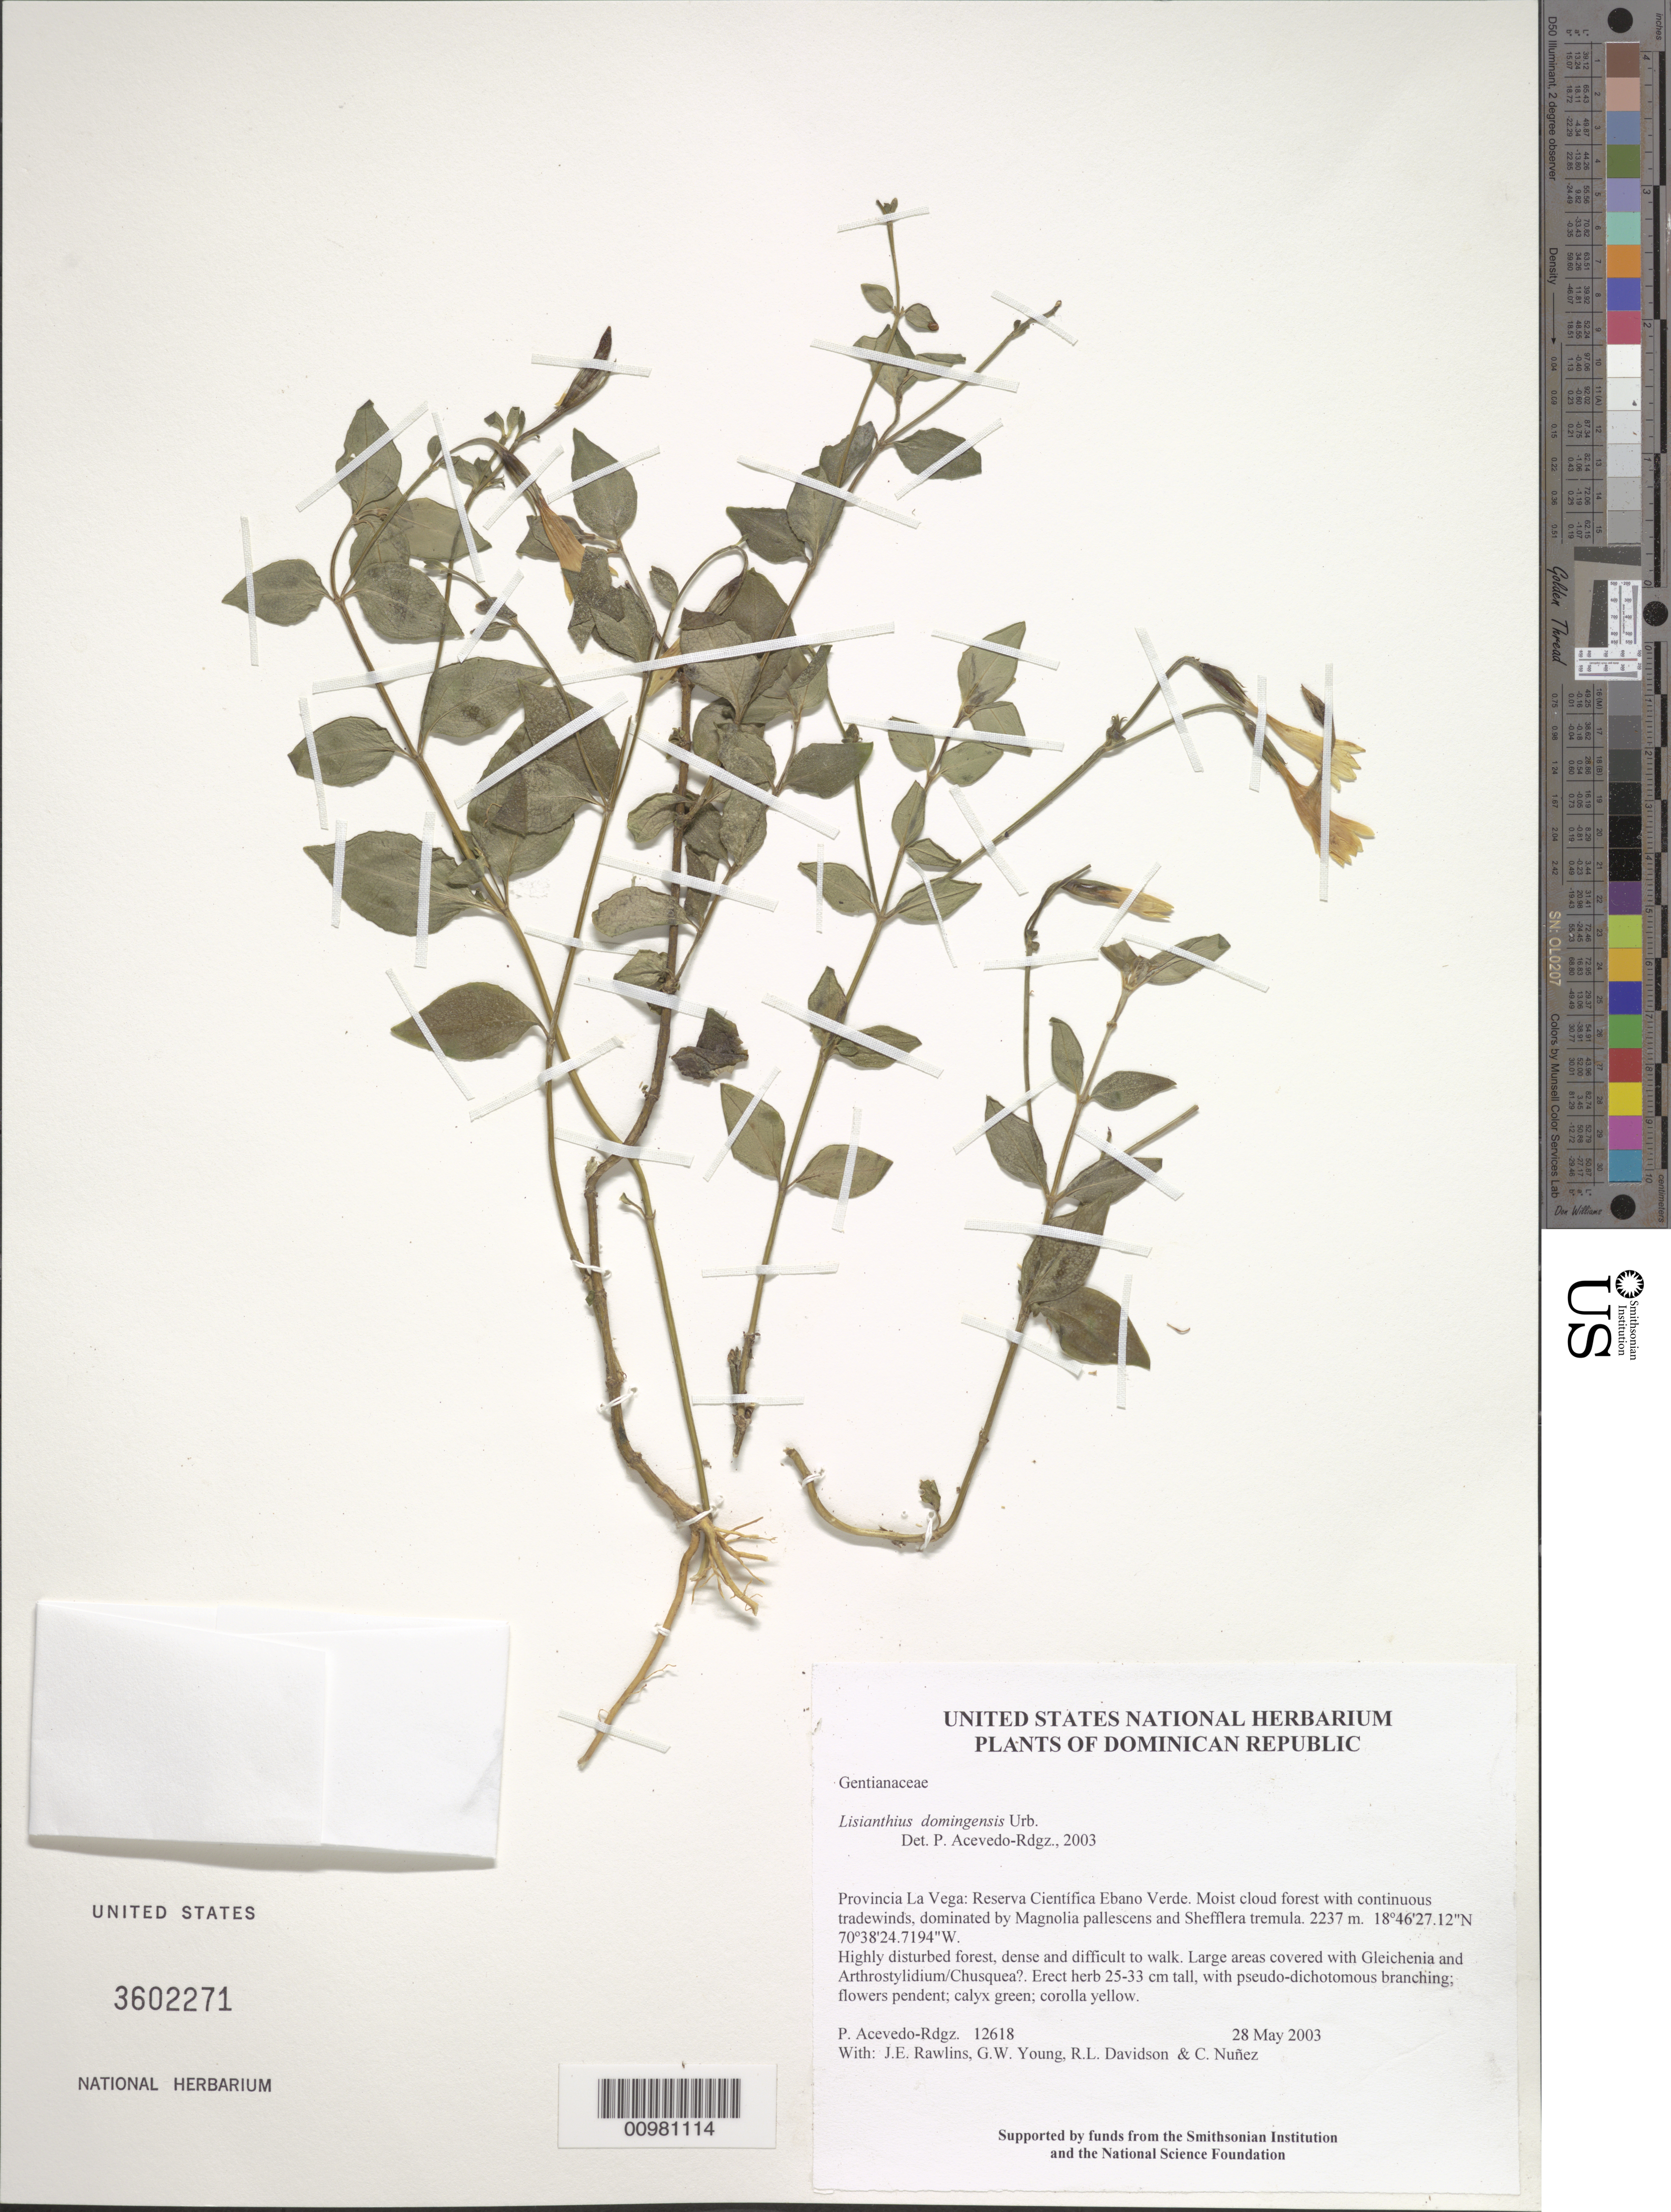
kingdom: Plantae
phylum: Tracheophyta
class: Magnoliopsida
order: Gentianales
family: Gentianaceae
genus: Lisianthius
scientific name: Lisianthius domingensis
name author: Urb.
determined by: Acevedo-Rodríguez, P., (BOT), Smithsonian Institution - National Museum of Natural History (UNITED STATES)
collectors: P. Acevedo-Rodr., J. Rawlins, G. Young, R. Davidson & C. Nunez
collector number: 12618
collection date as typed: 28 May 2003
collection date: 2003-05-28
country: Dominican Republic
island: Hispaniola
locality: Provincia La Vega: Reserva Científica Ebano Verde. Moist cloud forest with continuous tradewinds, dominated by Magnolia pallescens and Shefflera tremula.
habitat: Highly disturbed forest, dense and difficult to walk. Large areas covered with Gleichenia and Arthrostylidium/Chusquea?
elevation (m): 2237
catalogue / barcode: US 3602271